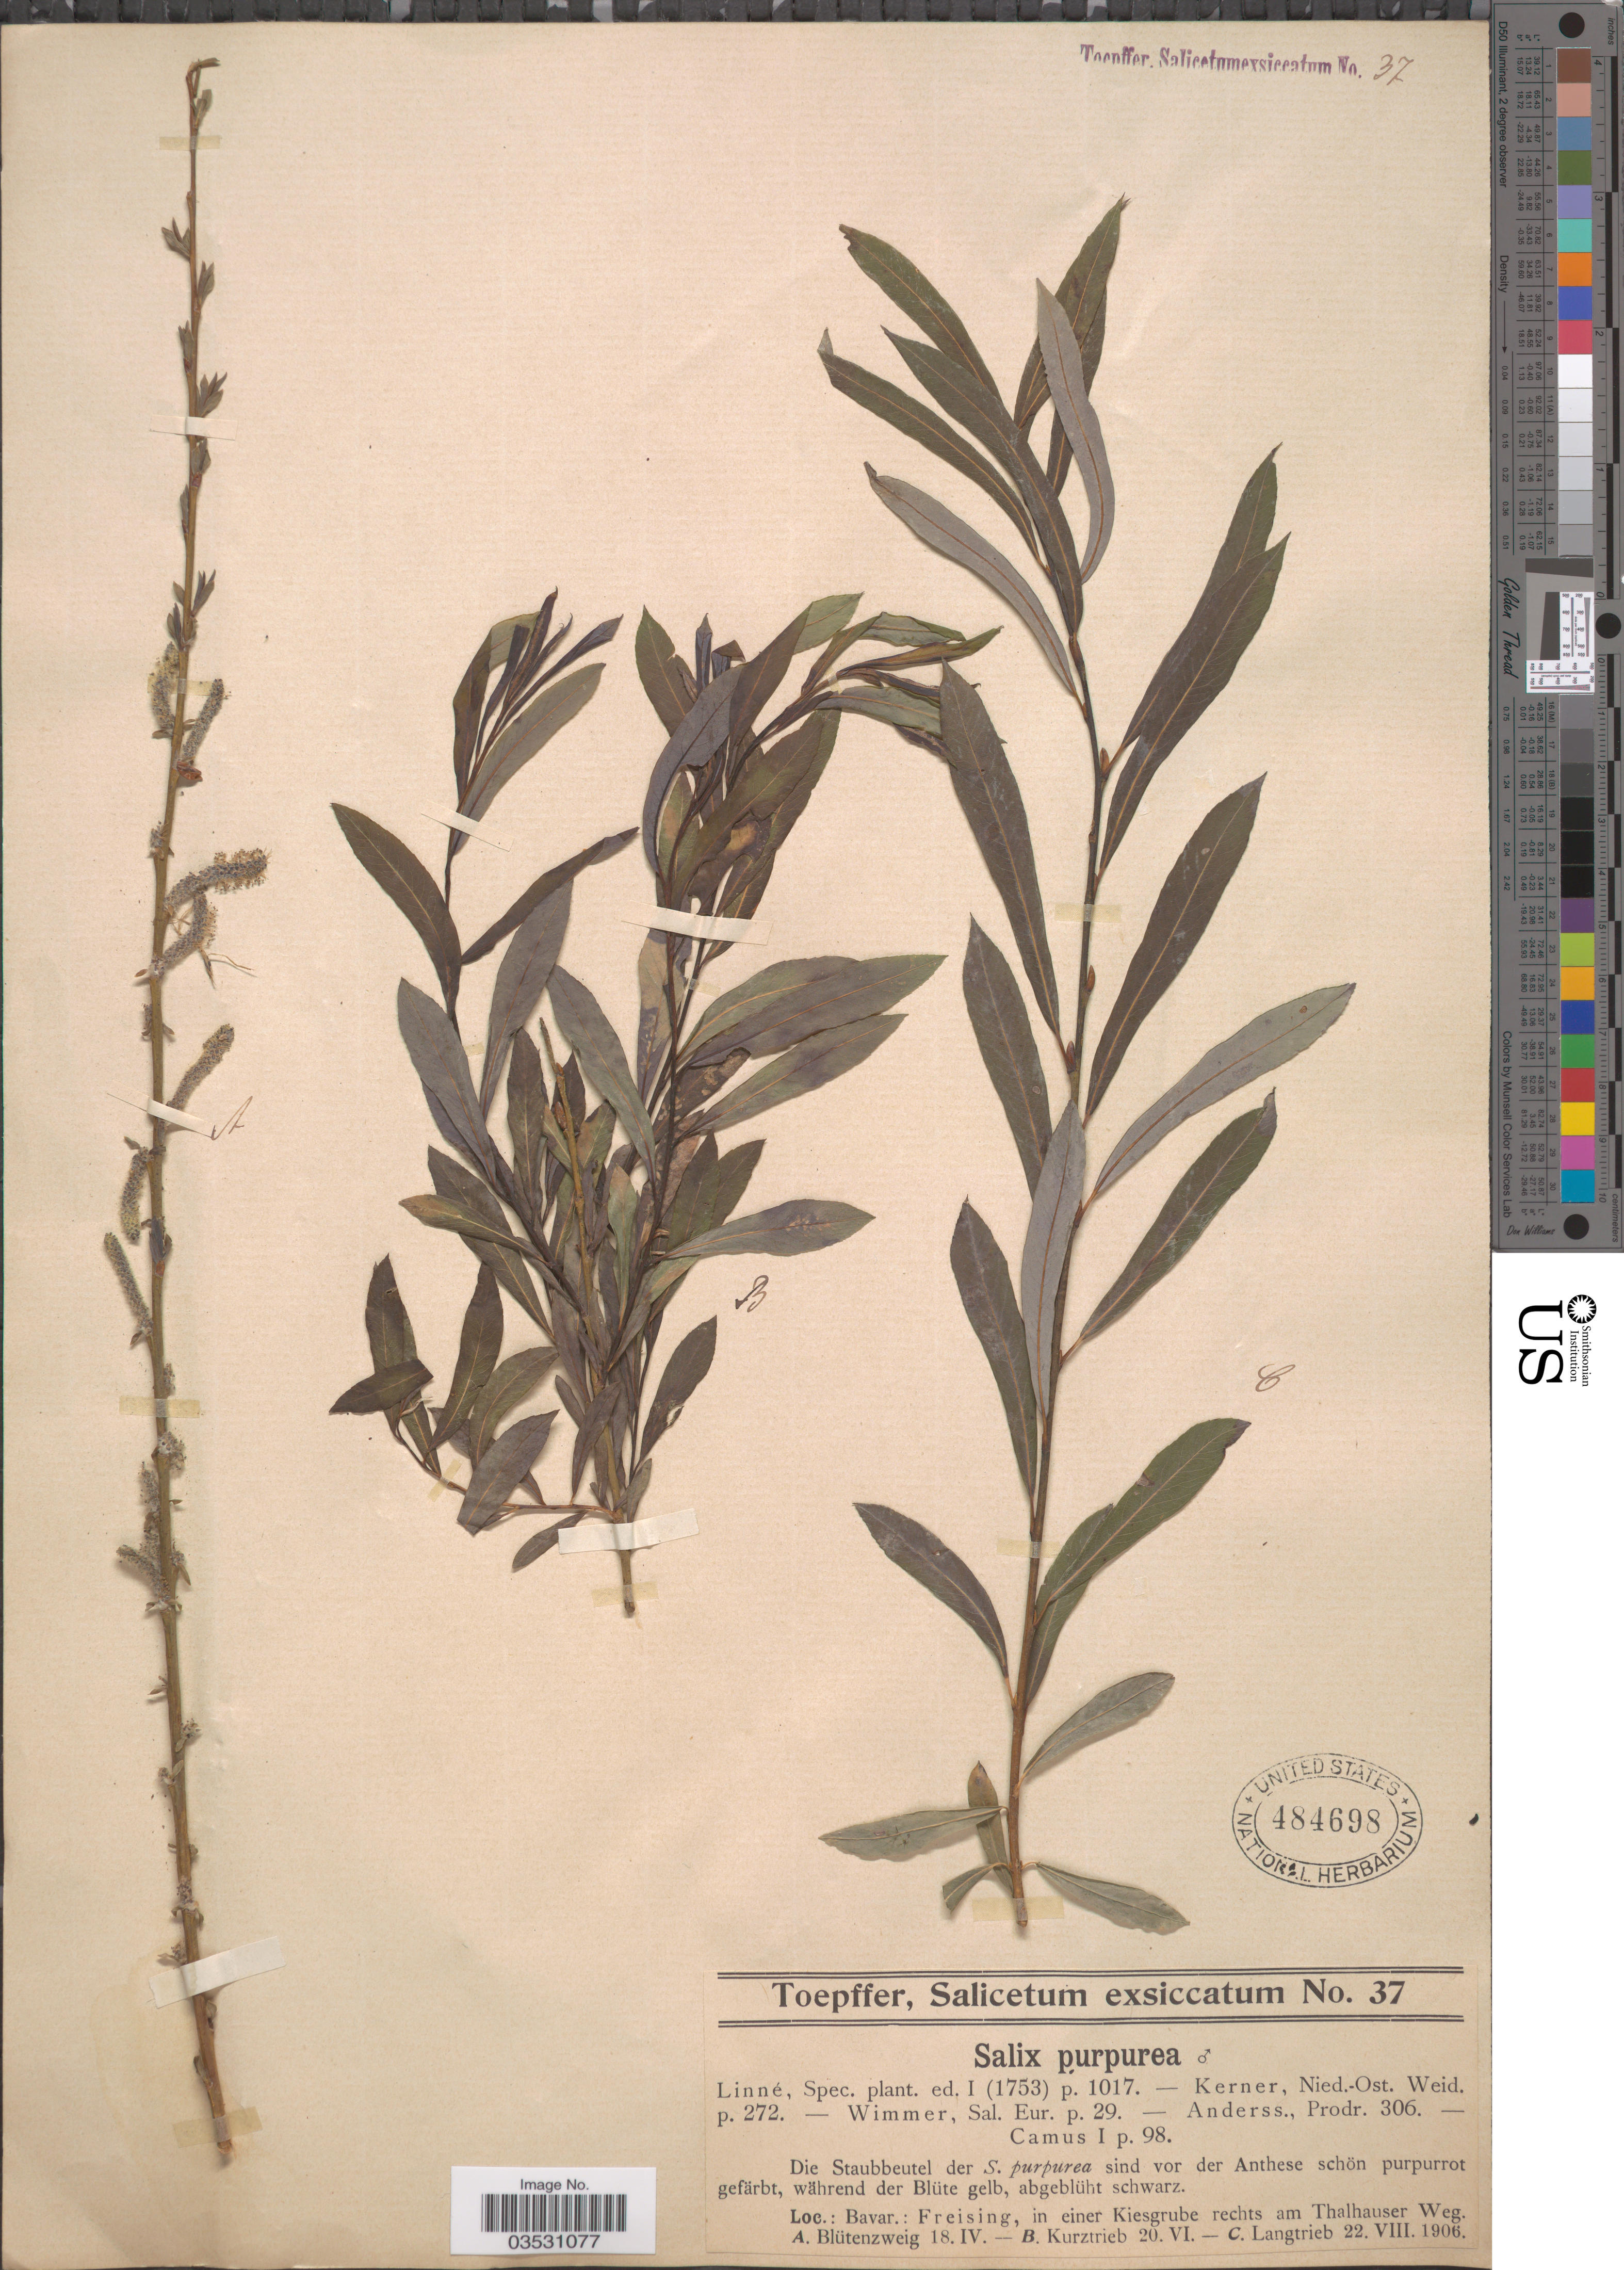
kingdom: Plantae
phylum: Tracheophyta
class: Magnoliopsida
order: Malpighiales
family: Salicaceae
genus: Salix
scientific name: Salix purpurea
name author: L.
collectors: A. Toepffer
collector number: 37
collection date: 1906-04-18/1906-08-22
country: Germany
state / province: Bayern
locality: Bavar.: Freising, in einer Kiesgrube rechts am Thalhauser Weg.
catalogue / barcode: US 484698